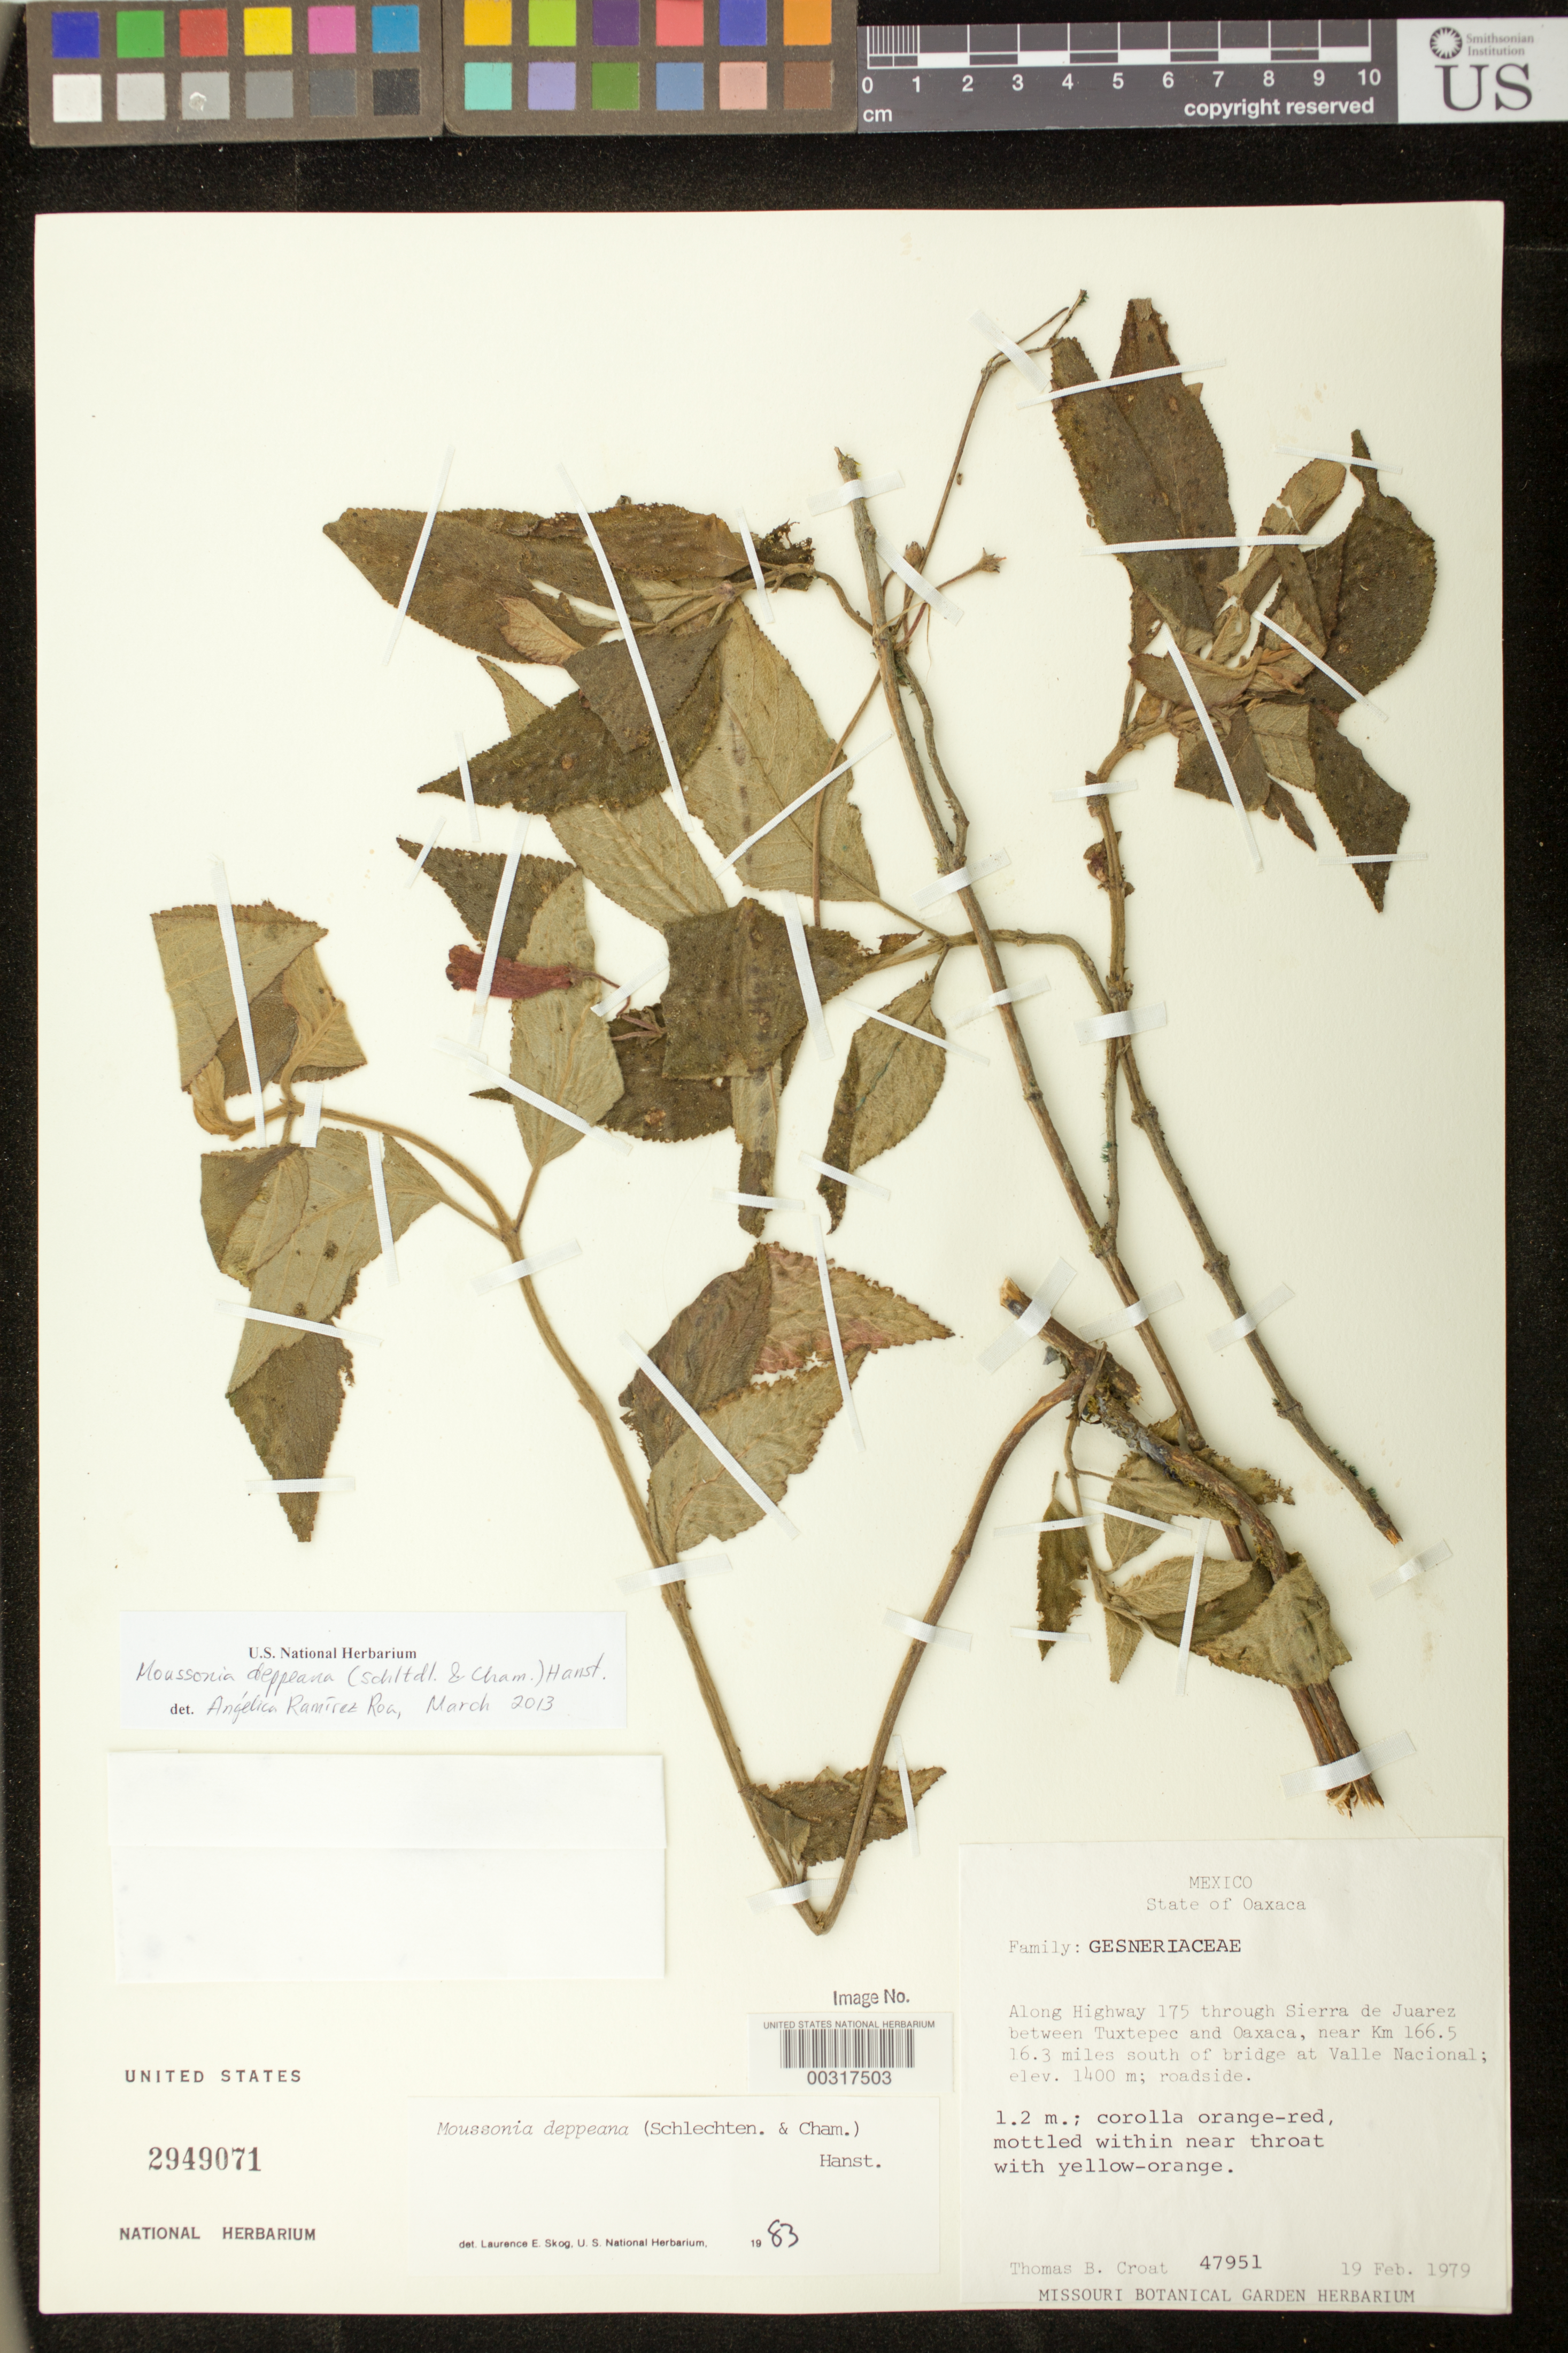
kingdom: Plantae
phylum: Tracheophyta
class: Magnoliopsida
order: Lamiales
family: Gesneriaceae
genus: Moussonia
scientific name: Moussonia deppeana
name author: (Schltdl. & Cham.) Klotzsch ex Hanst.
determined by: Ramírez-Roa, A.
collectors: T. B. Croat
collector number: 47951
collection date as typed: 19 Feb 1979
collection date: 1979-02-19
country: Mexico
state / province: Oaxaca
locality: Along highway 175 through Sierra de Juarez between Tuxtepec and Oaxaca, near km 166.5, 16.3mi S of bridge at Valle Nacional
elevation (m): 1400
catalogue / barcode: US 2949071